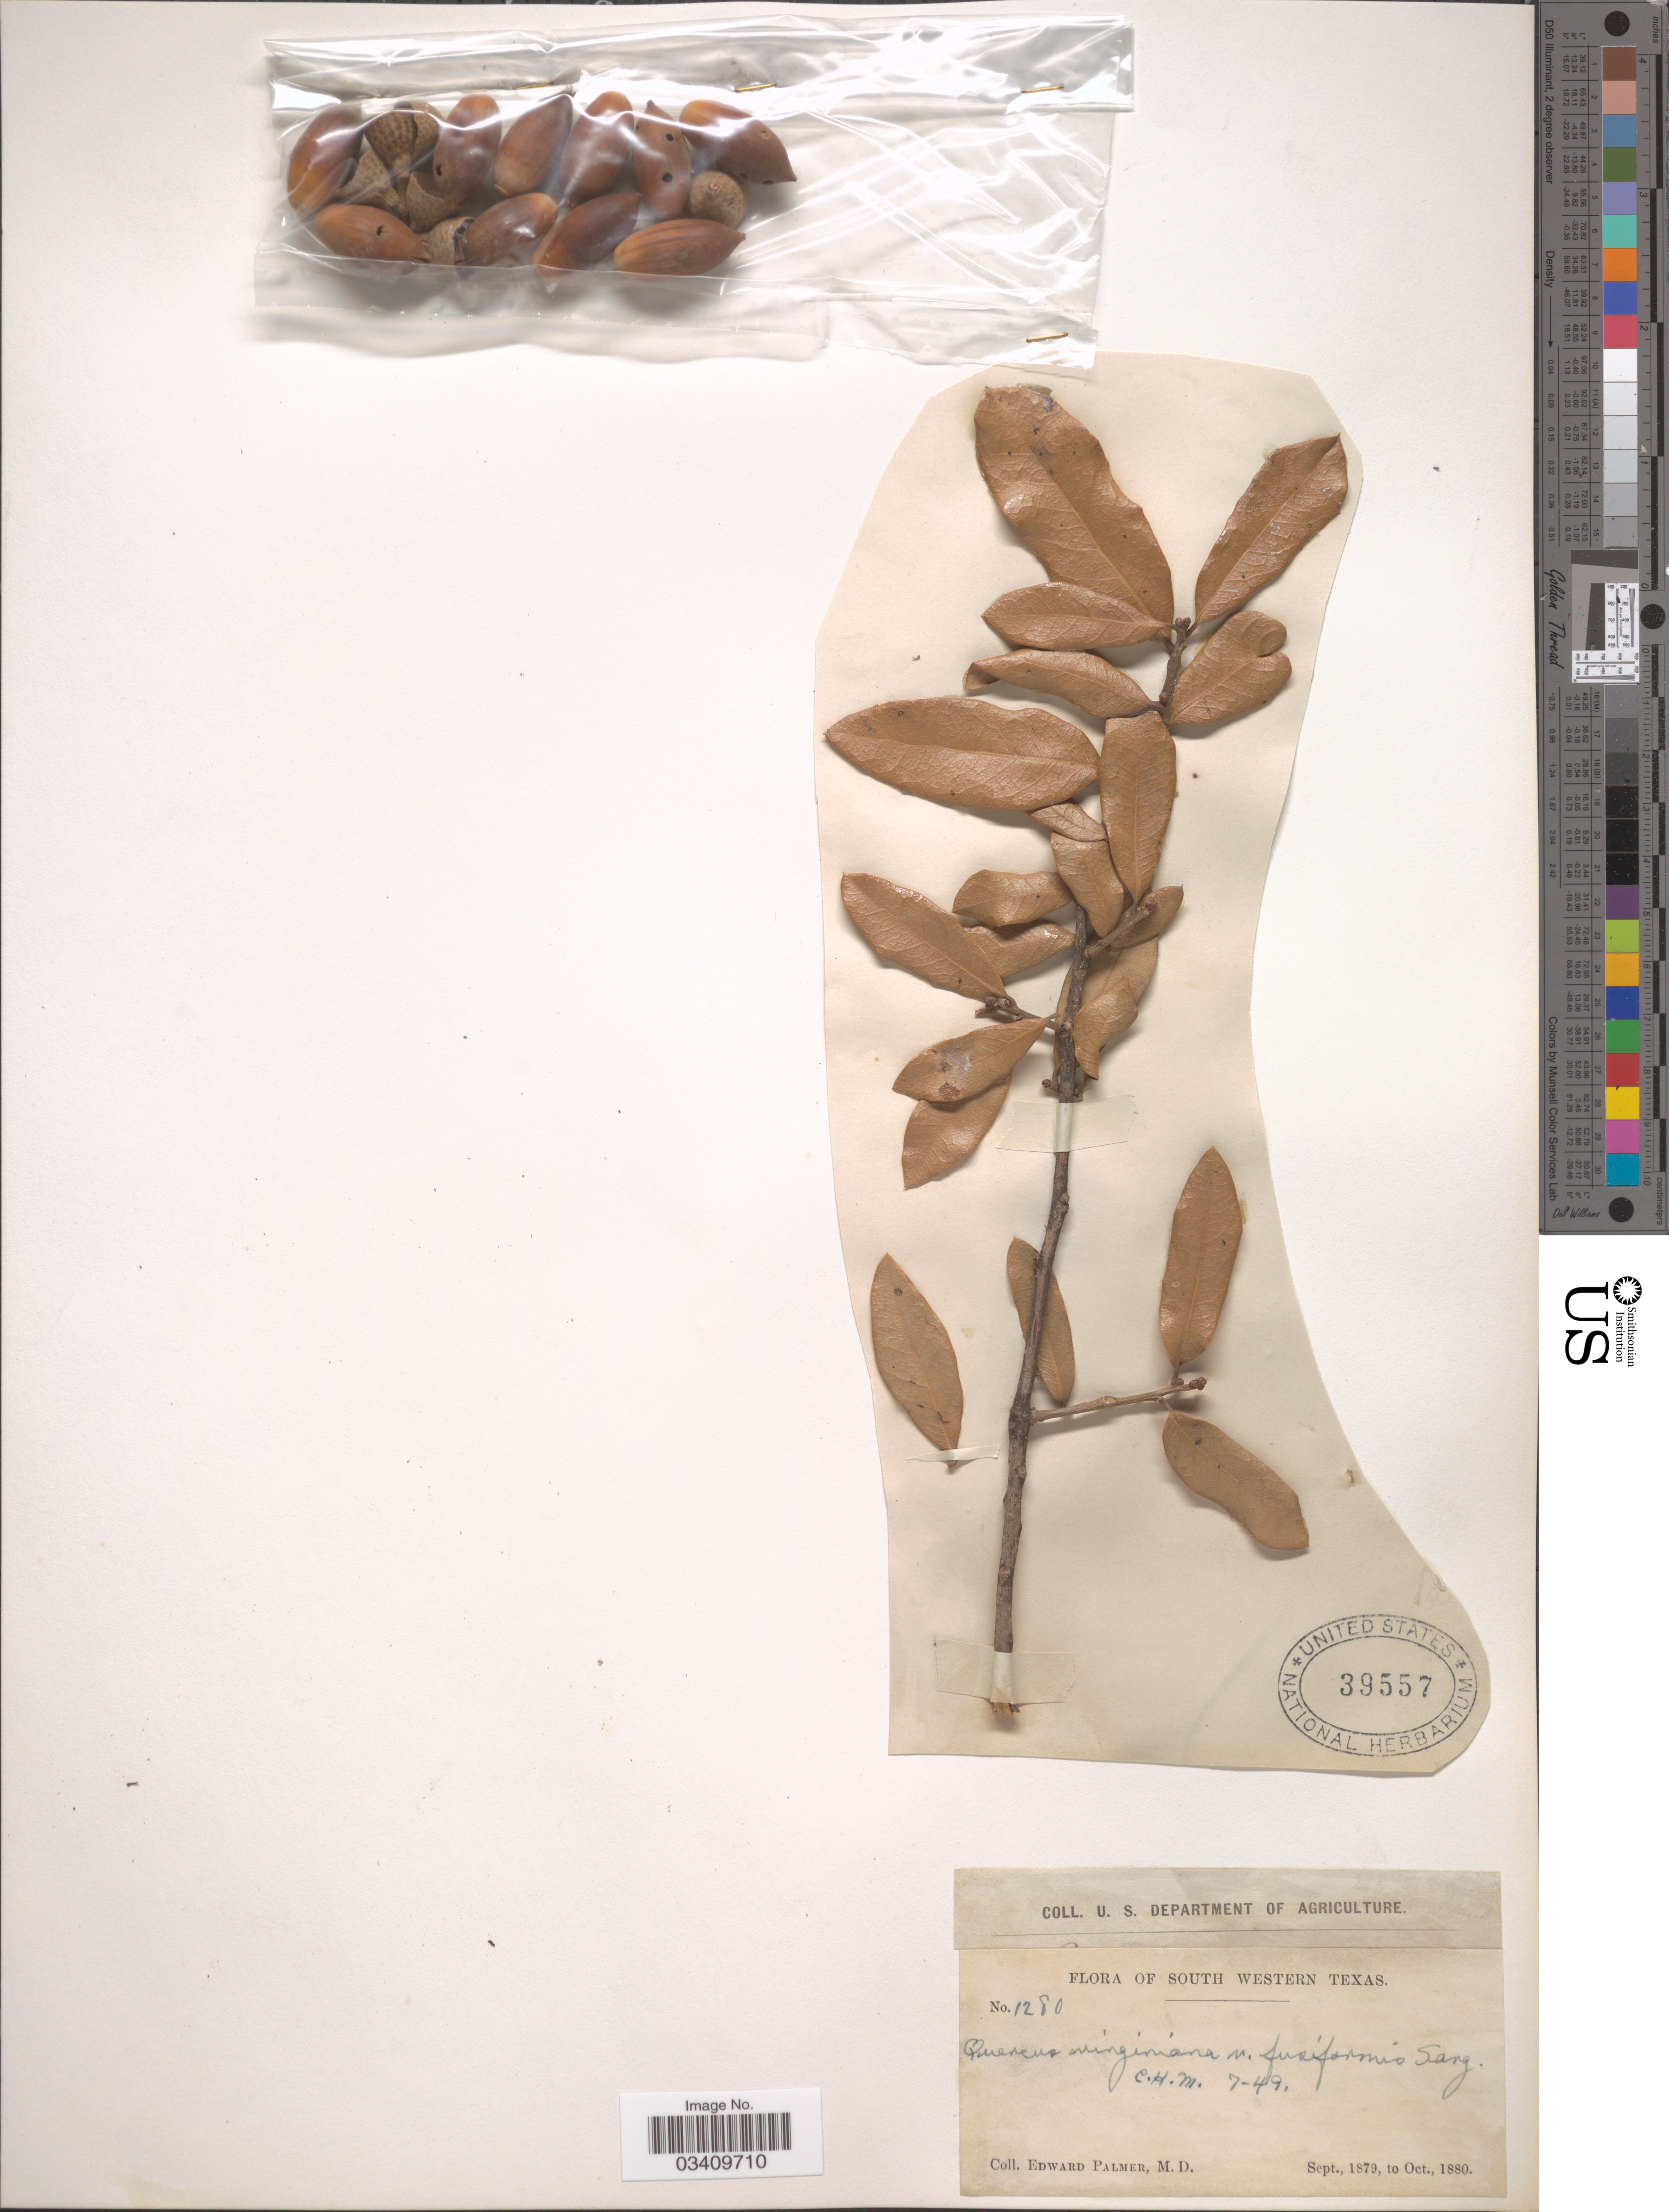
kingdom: Plantae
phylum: Tracheophyta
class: Magnoliopsida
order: Fagales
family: Fagaceae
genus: Quercus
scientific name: Quercus virginiana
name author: Mill.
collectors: E. Palmer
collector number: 1280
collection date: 1879-09/1880-10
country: United States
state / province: Texas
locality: South Western Texas.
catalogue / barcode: US 39557